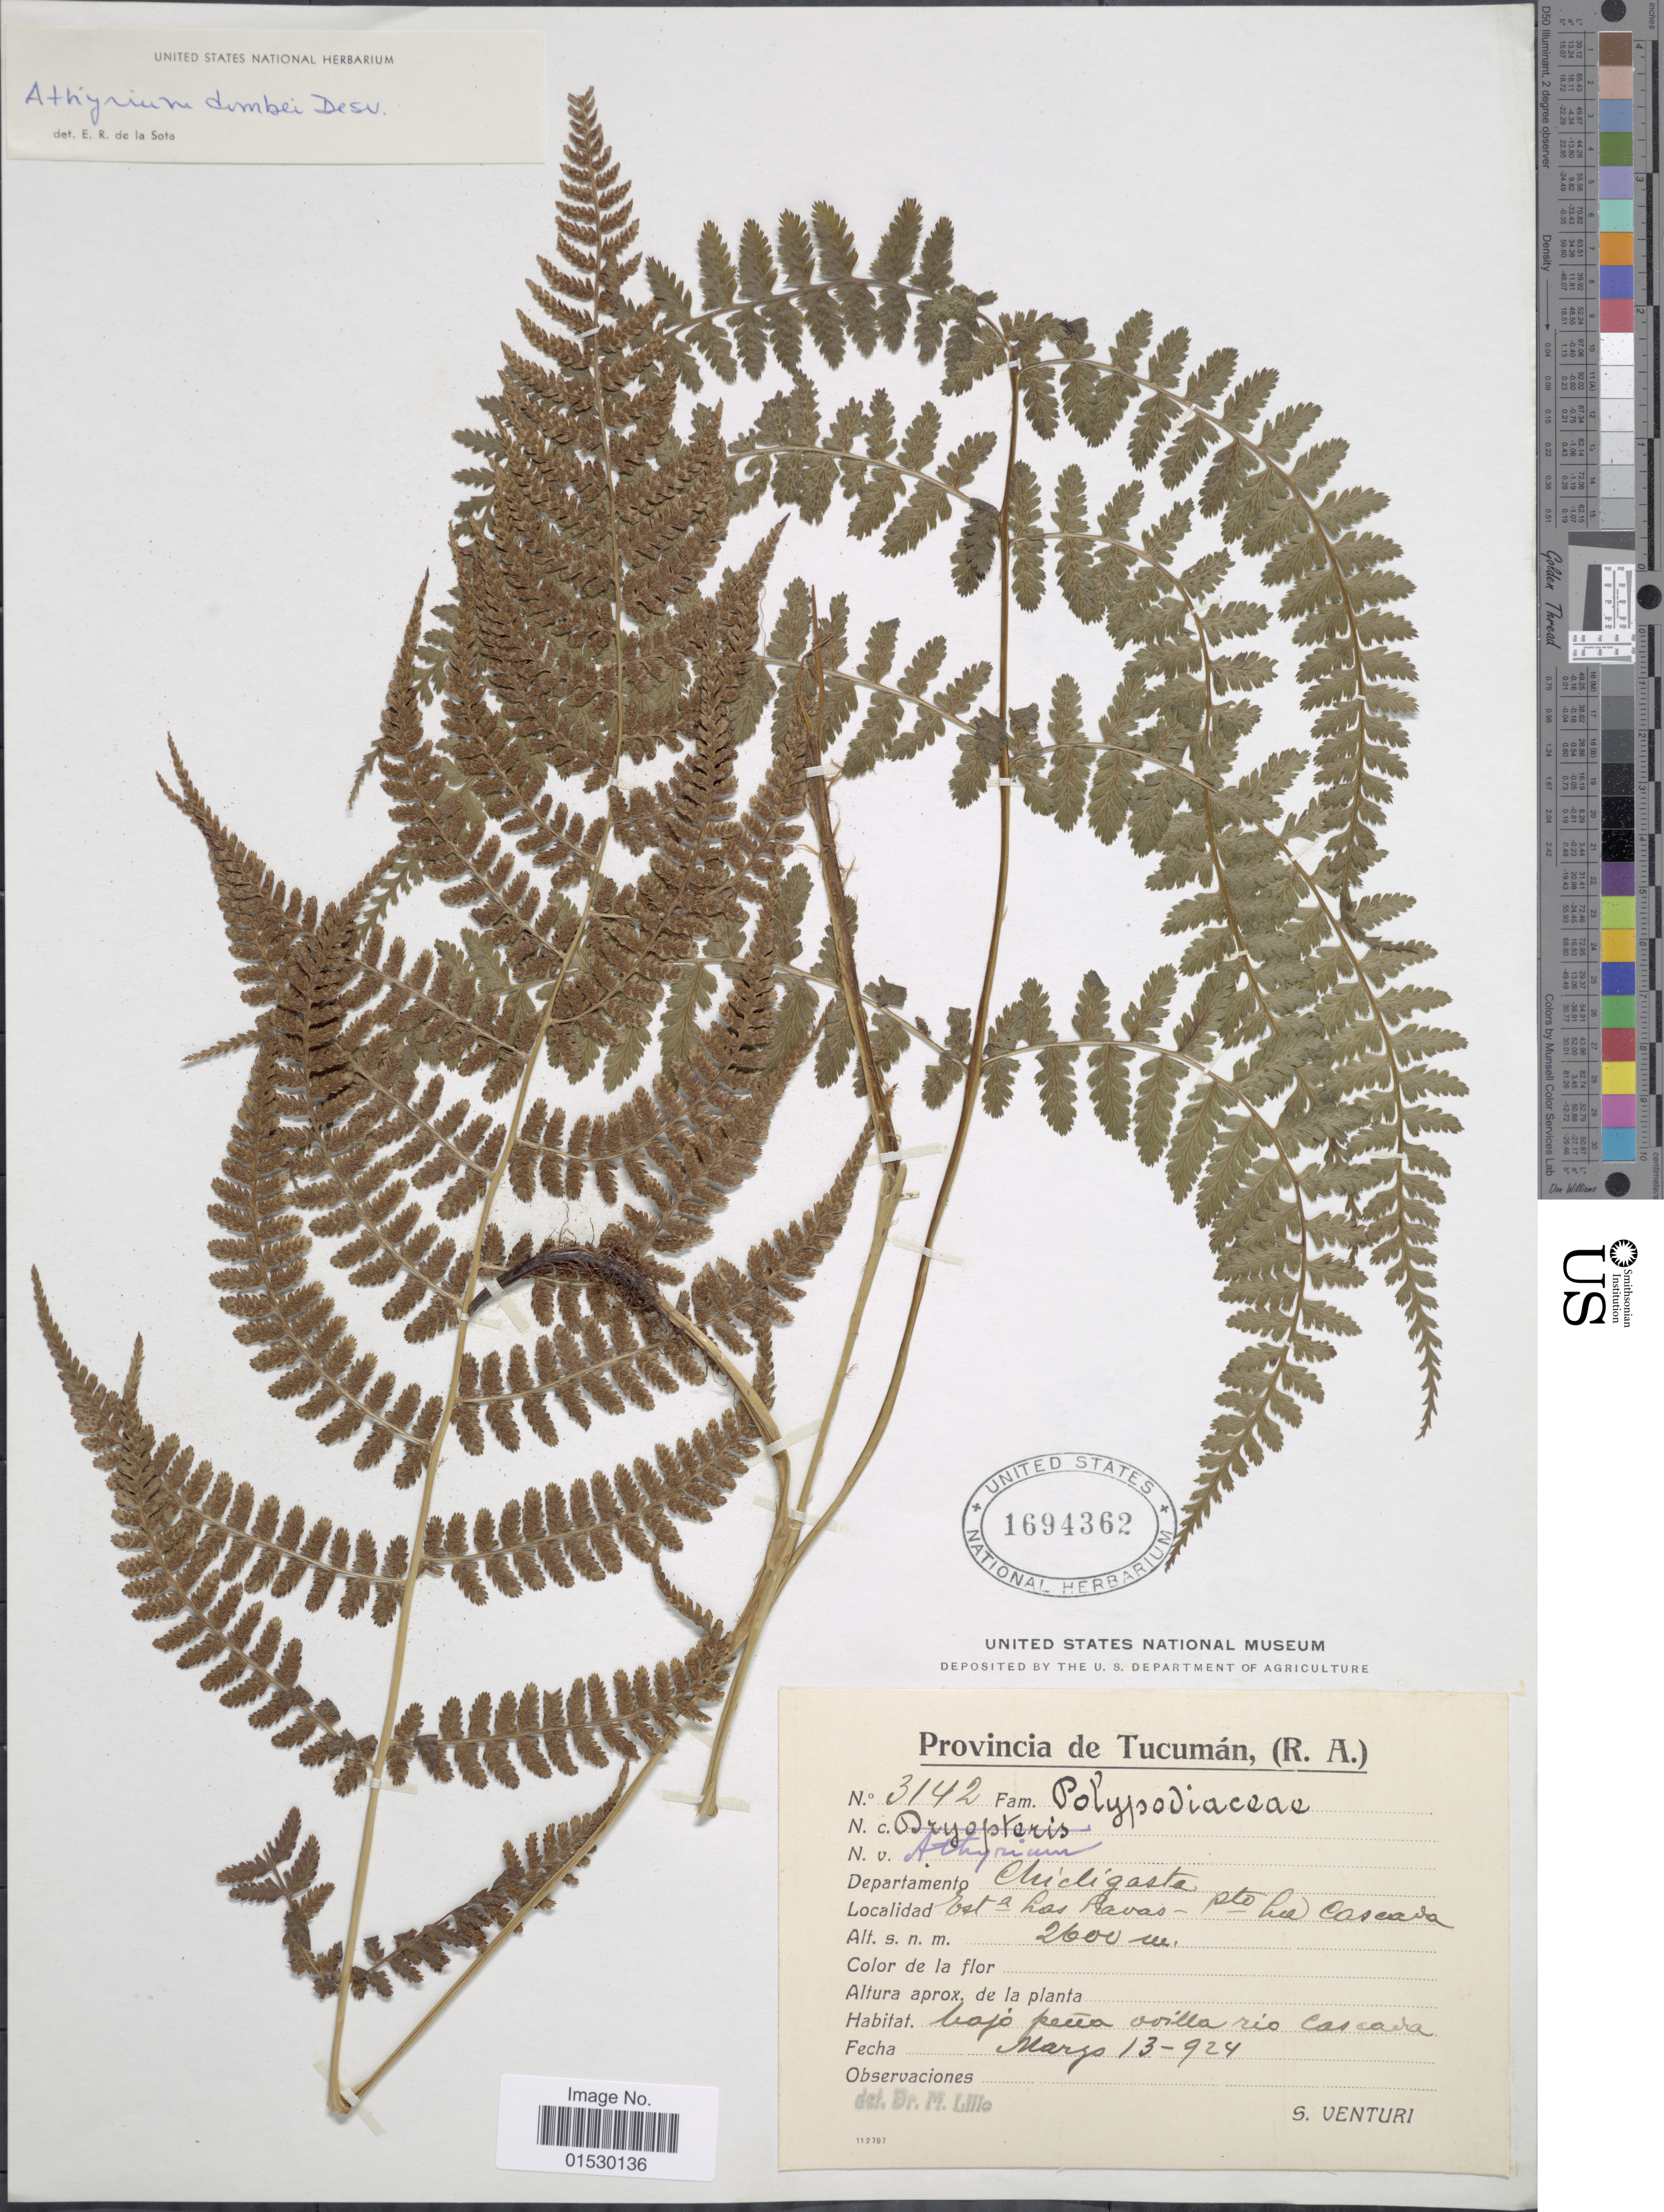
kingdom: Plantae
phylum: Tracheophyta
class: Polypodiopsida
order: Polypodiales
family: Athyriaceae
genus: Athyrium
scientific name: Athyrium dombei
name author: (Desv.) C. Chr.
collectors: S. Venturi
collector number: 3142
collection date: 1924-03-13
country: Argentina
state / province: Tucuman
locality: (R. A.), Chiligasta, Bet a Las Pavas, Pto La Casava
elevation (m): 2600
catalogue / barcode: US 1694362